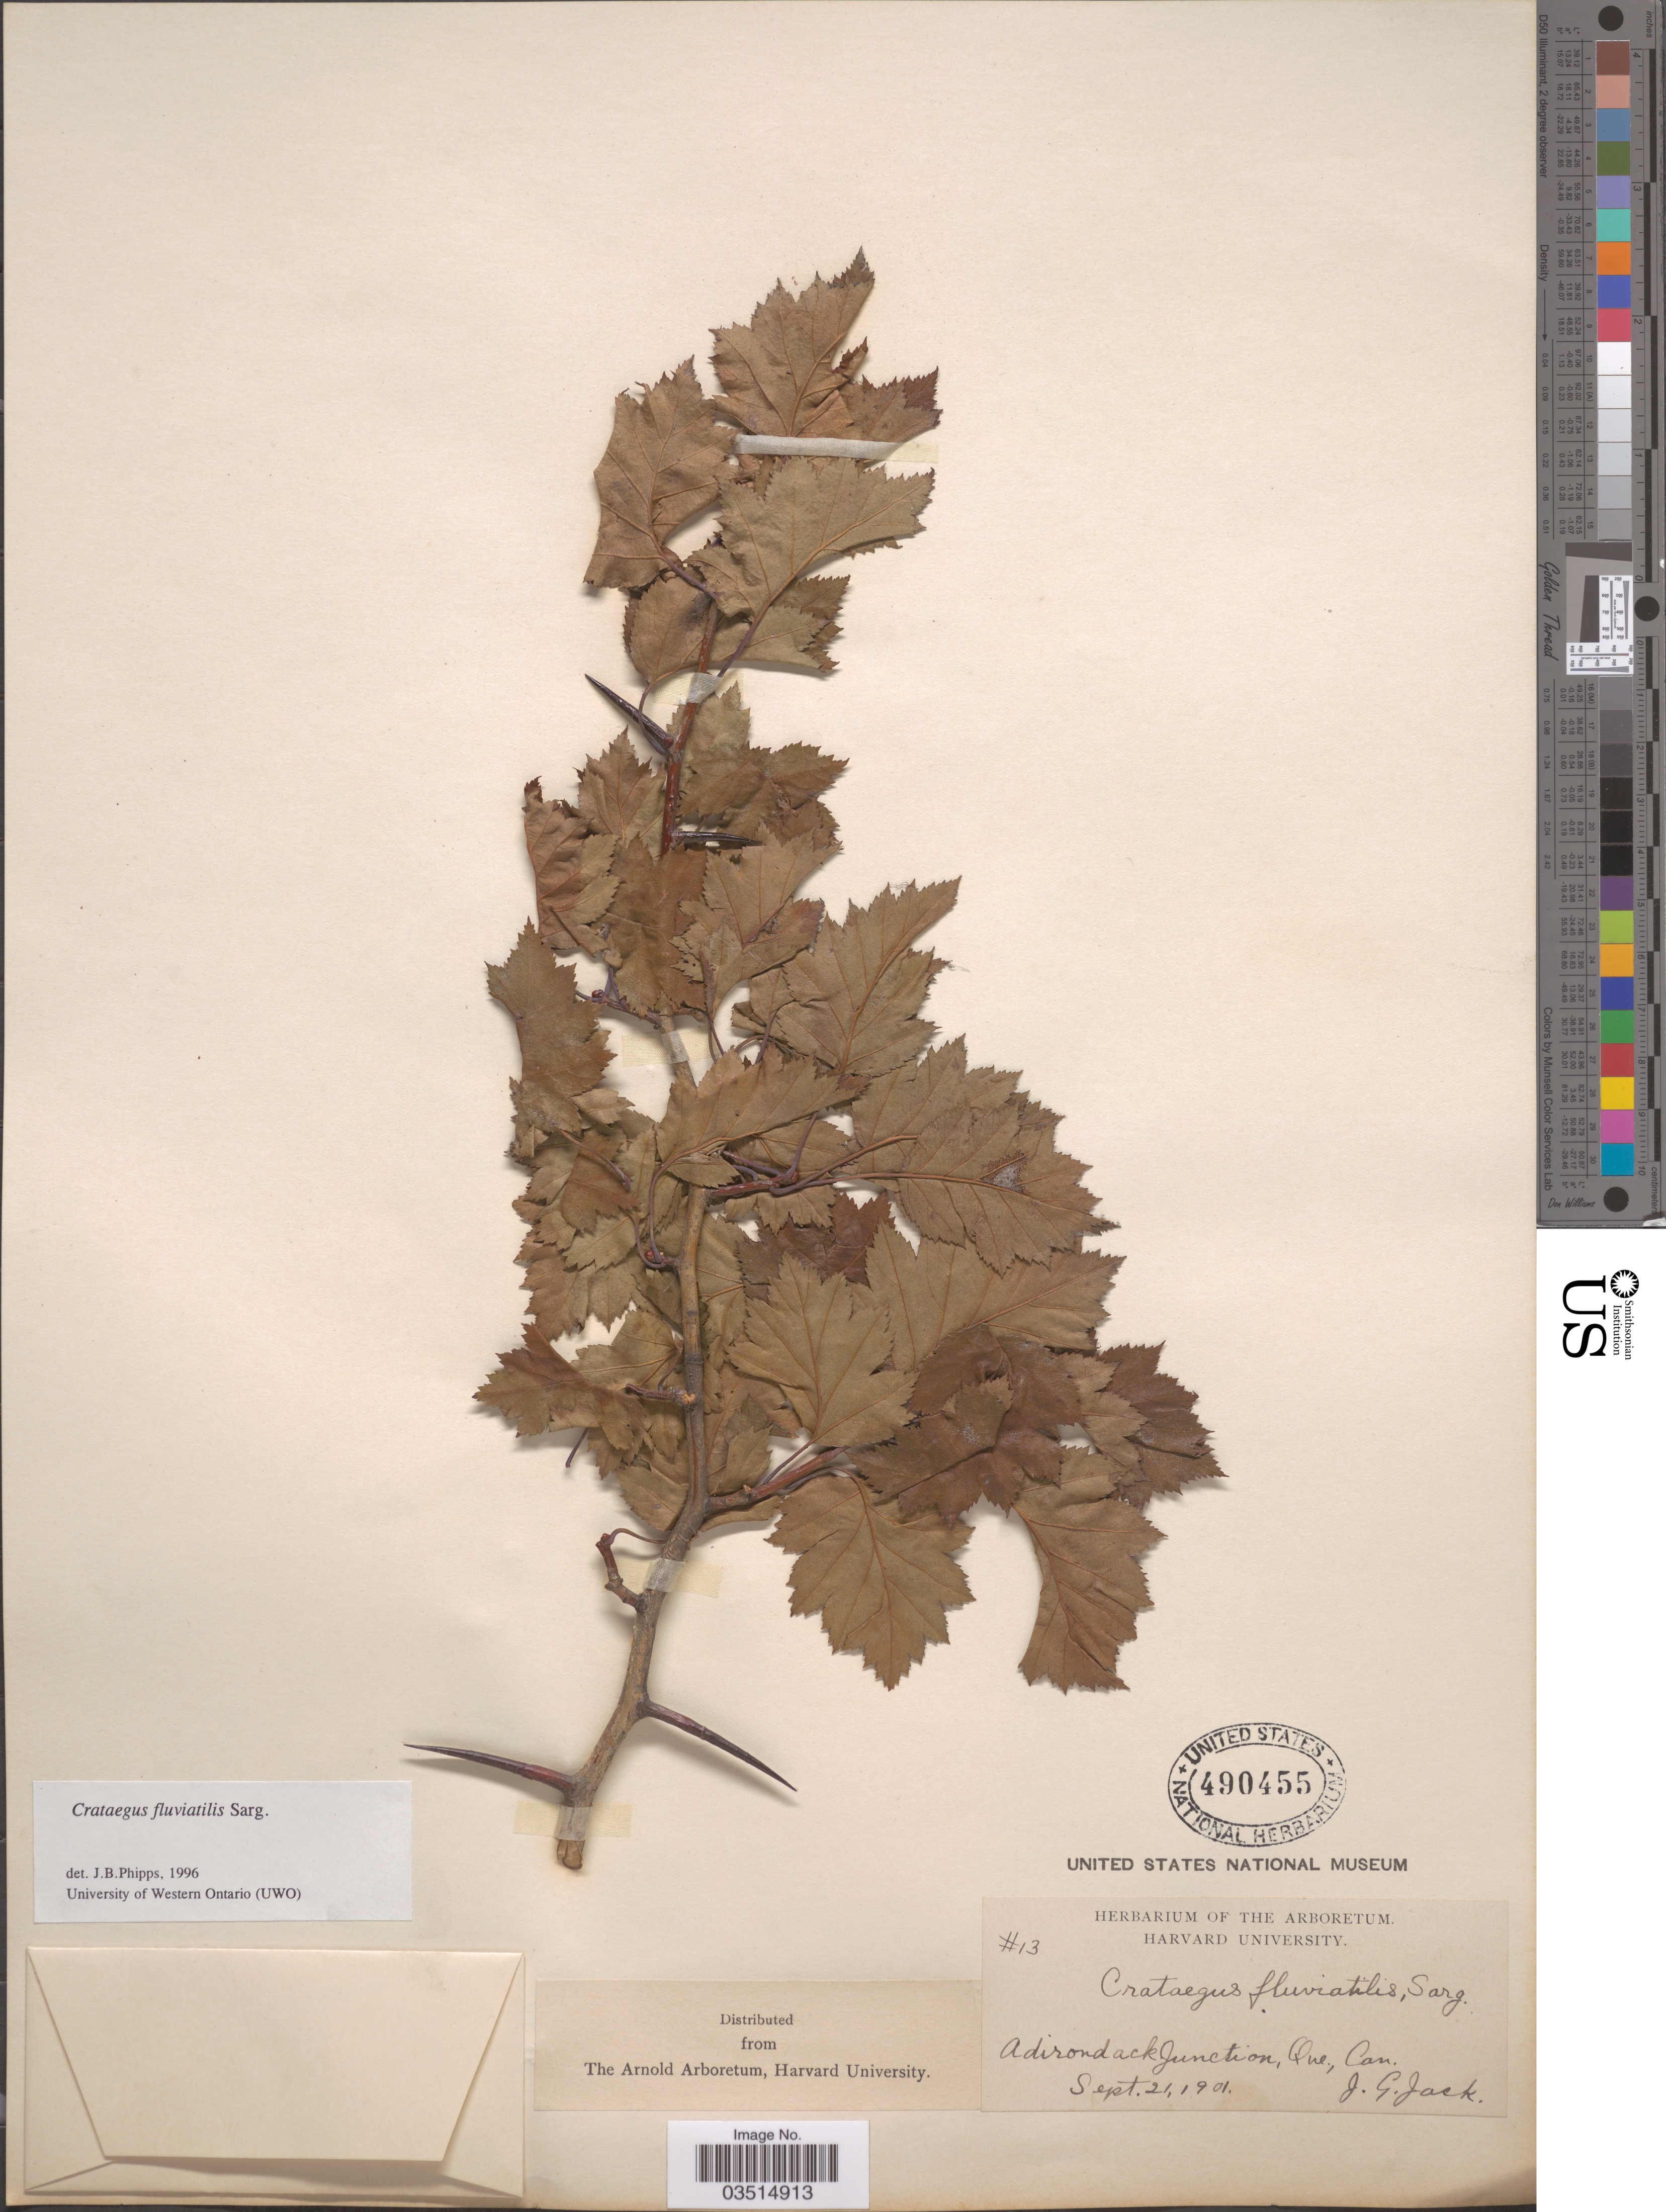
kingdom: Plantae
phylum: Tracheophyta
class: Magnoliopsida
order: Rosales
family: Rosaceae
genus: Crataegus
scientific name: Crataegus fluviatilis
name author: Sarg.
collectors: J. G. Jack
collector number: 13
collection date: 1901-09-21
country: Canada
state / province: Quebec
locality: Adirondack Junction.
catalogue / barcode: US 490455